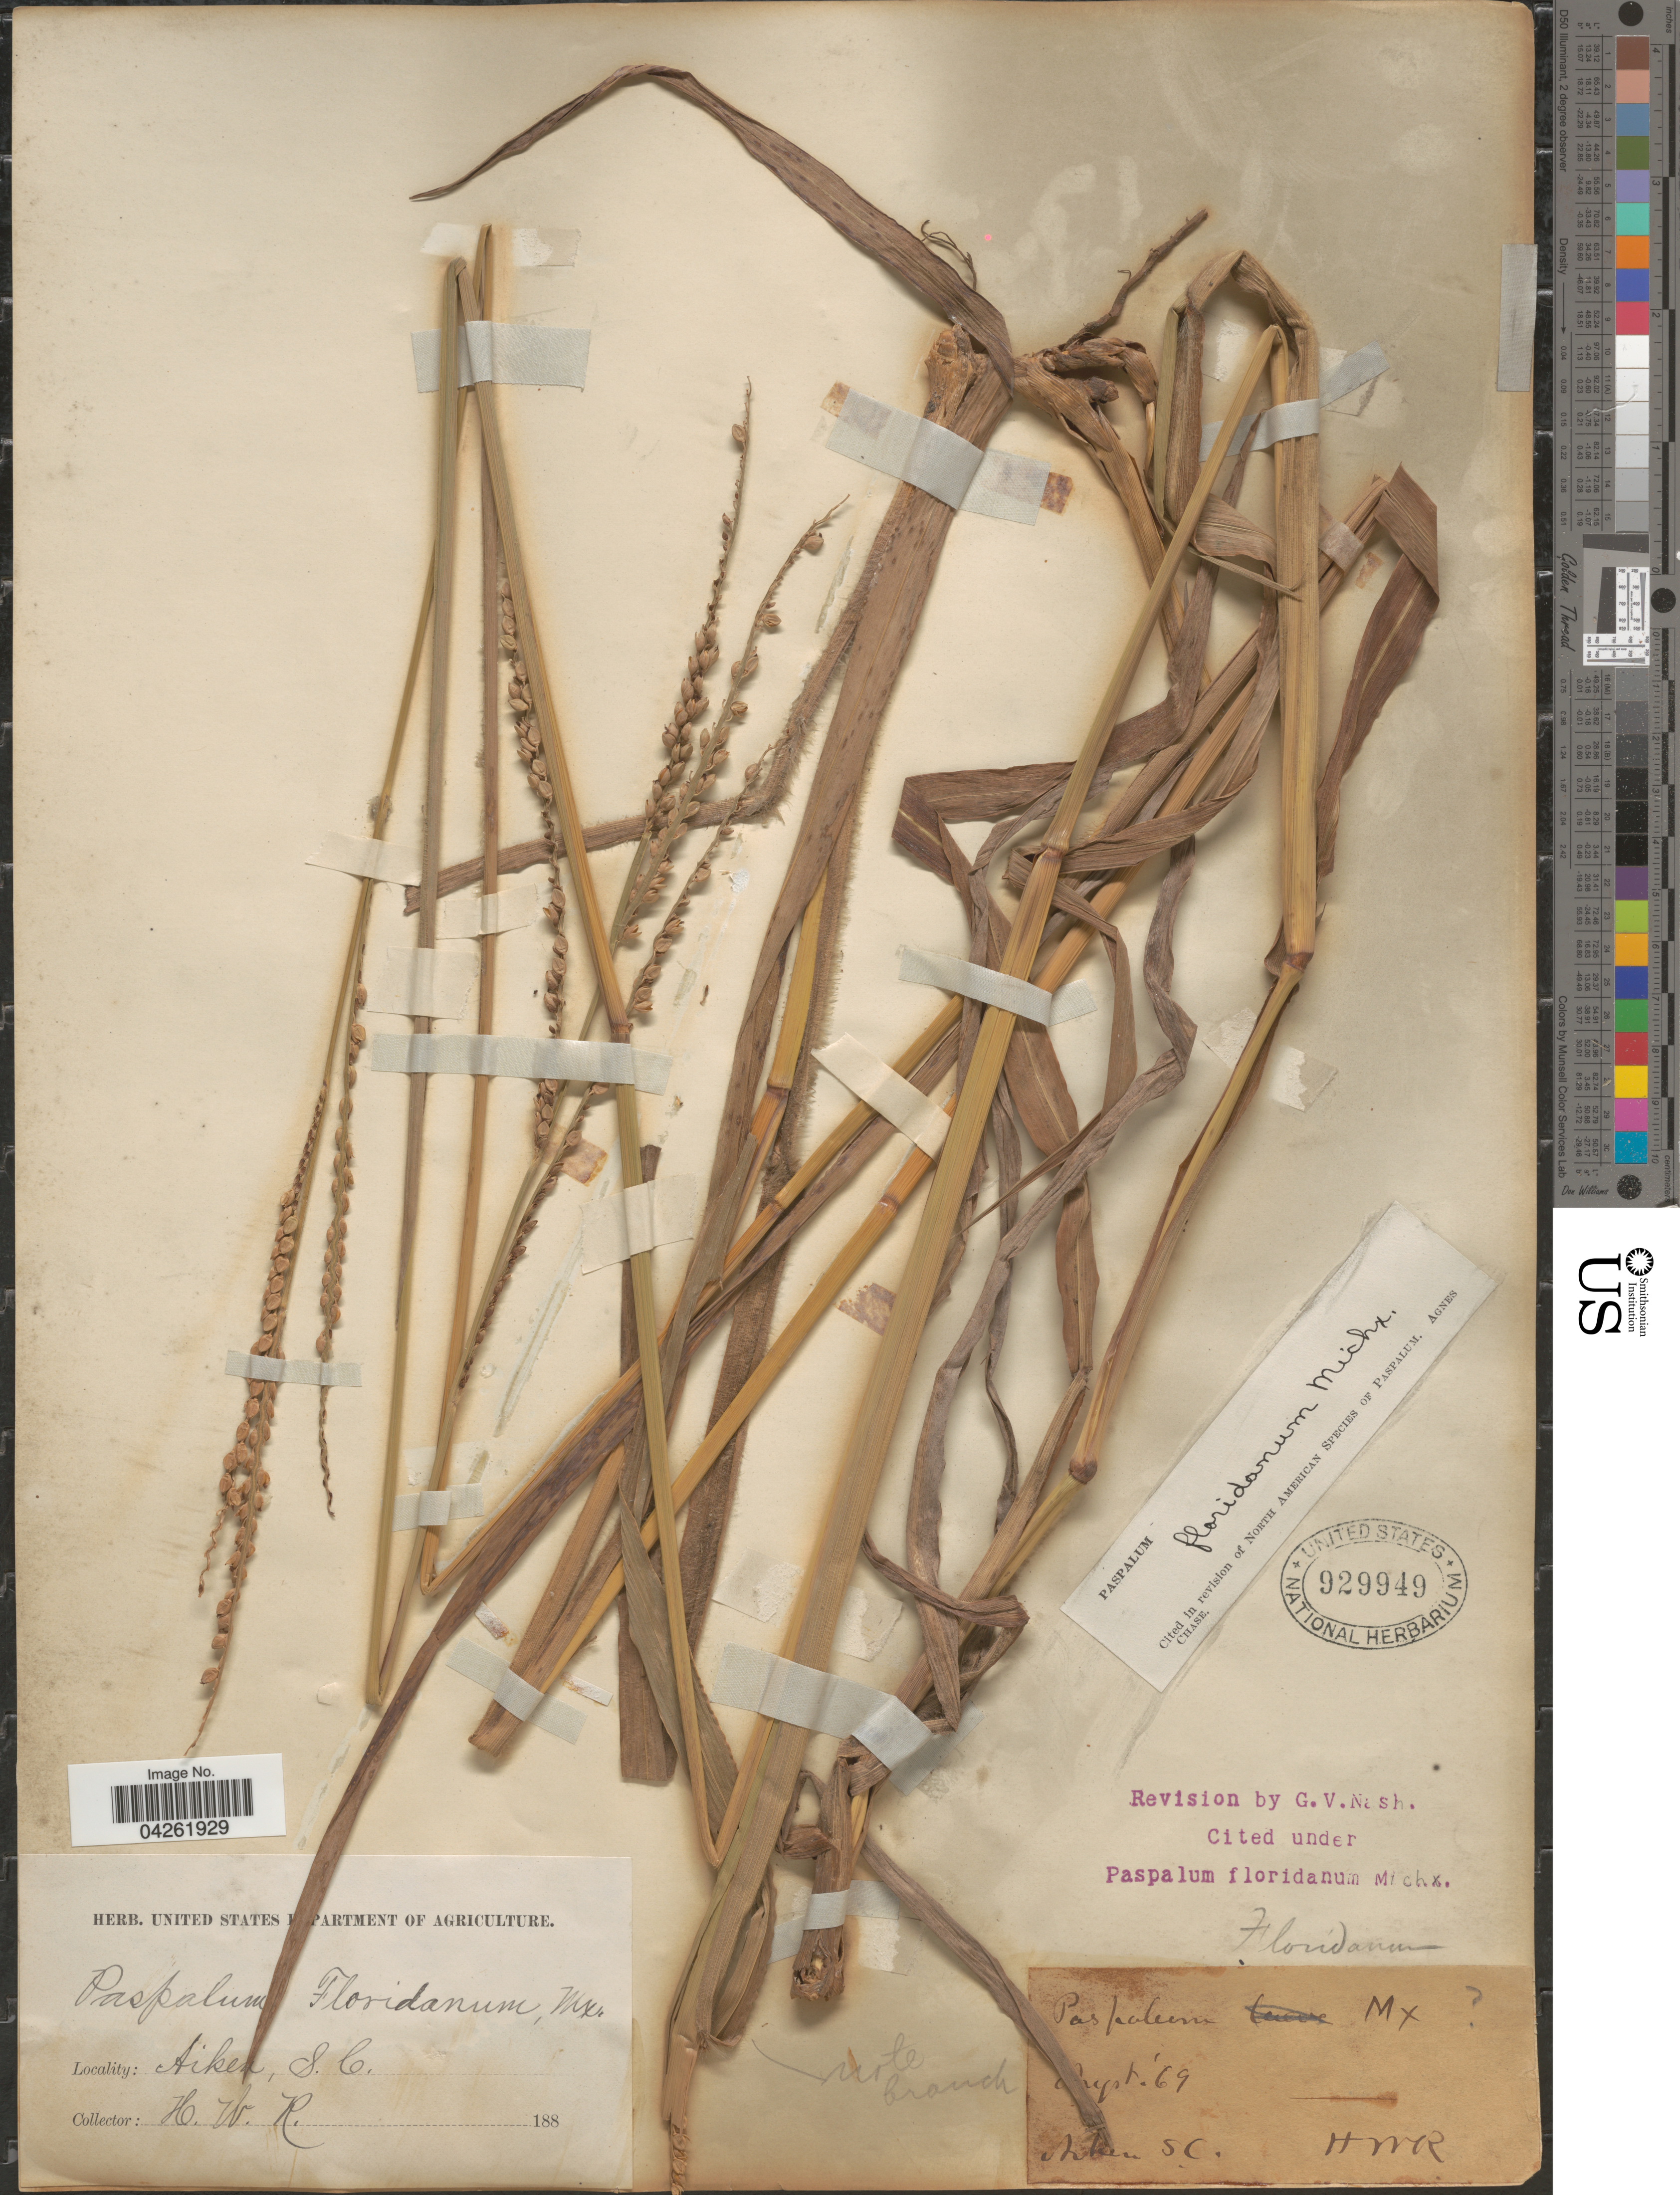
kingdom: Plantae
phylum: Tracheophyta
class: Liliopsida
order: Poales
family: Poaceae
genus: Paspalum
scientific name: Paspalum floridanum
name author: Michx.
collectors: H. W. R.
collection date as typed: Transcribed d/m/y: /8/69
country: United States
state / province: South Carolina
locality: Aiken.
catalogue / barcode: US 929949